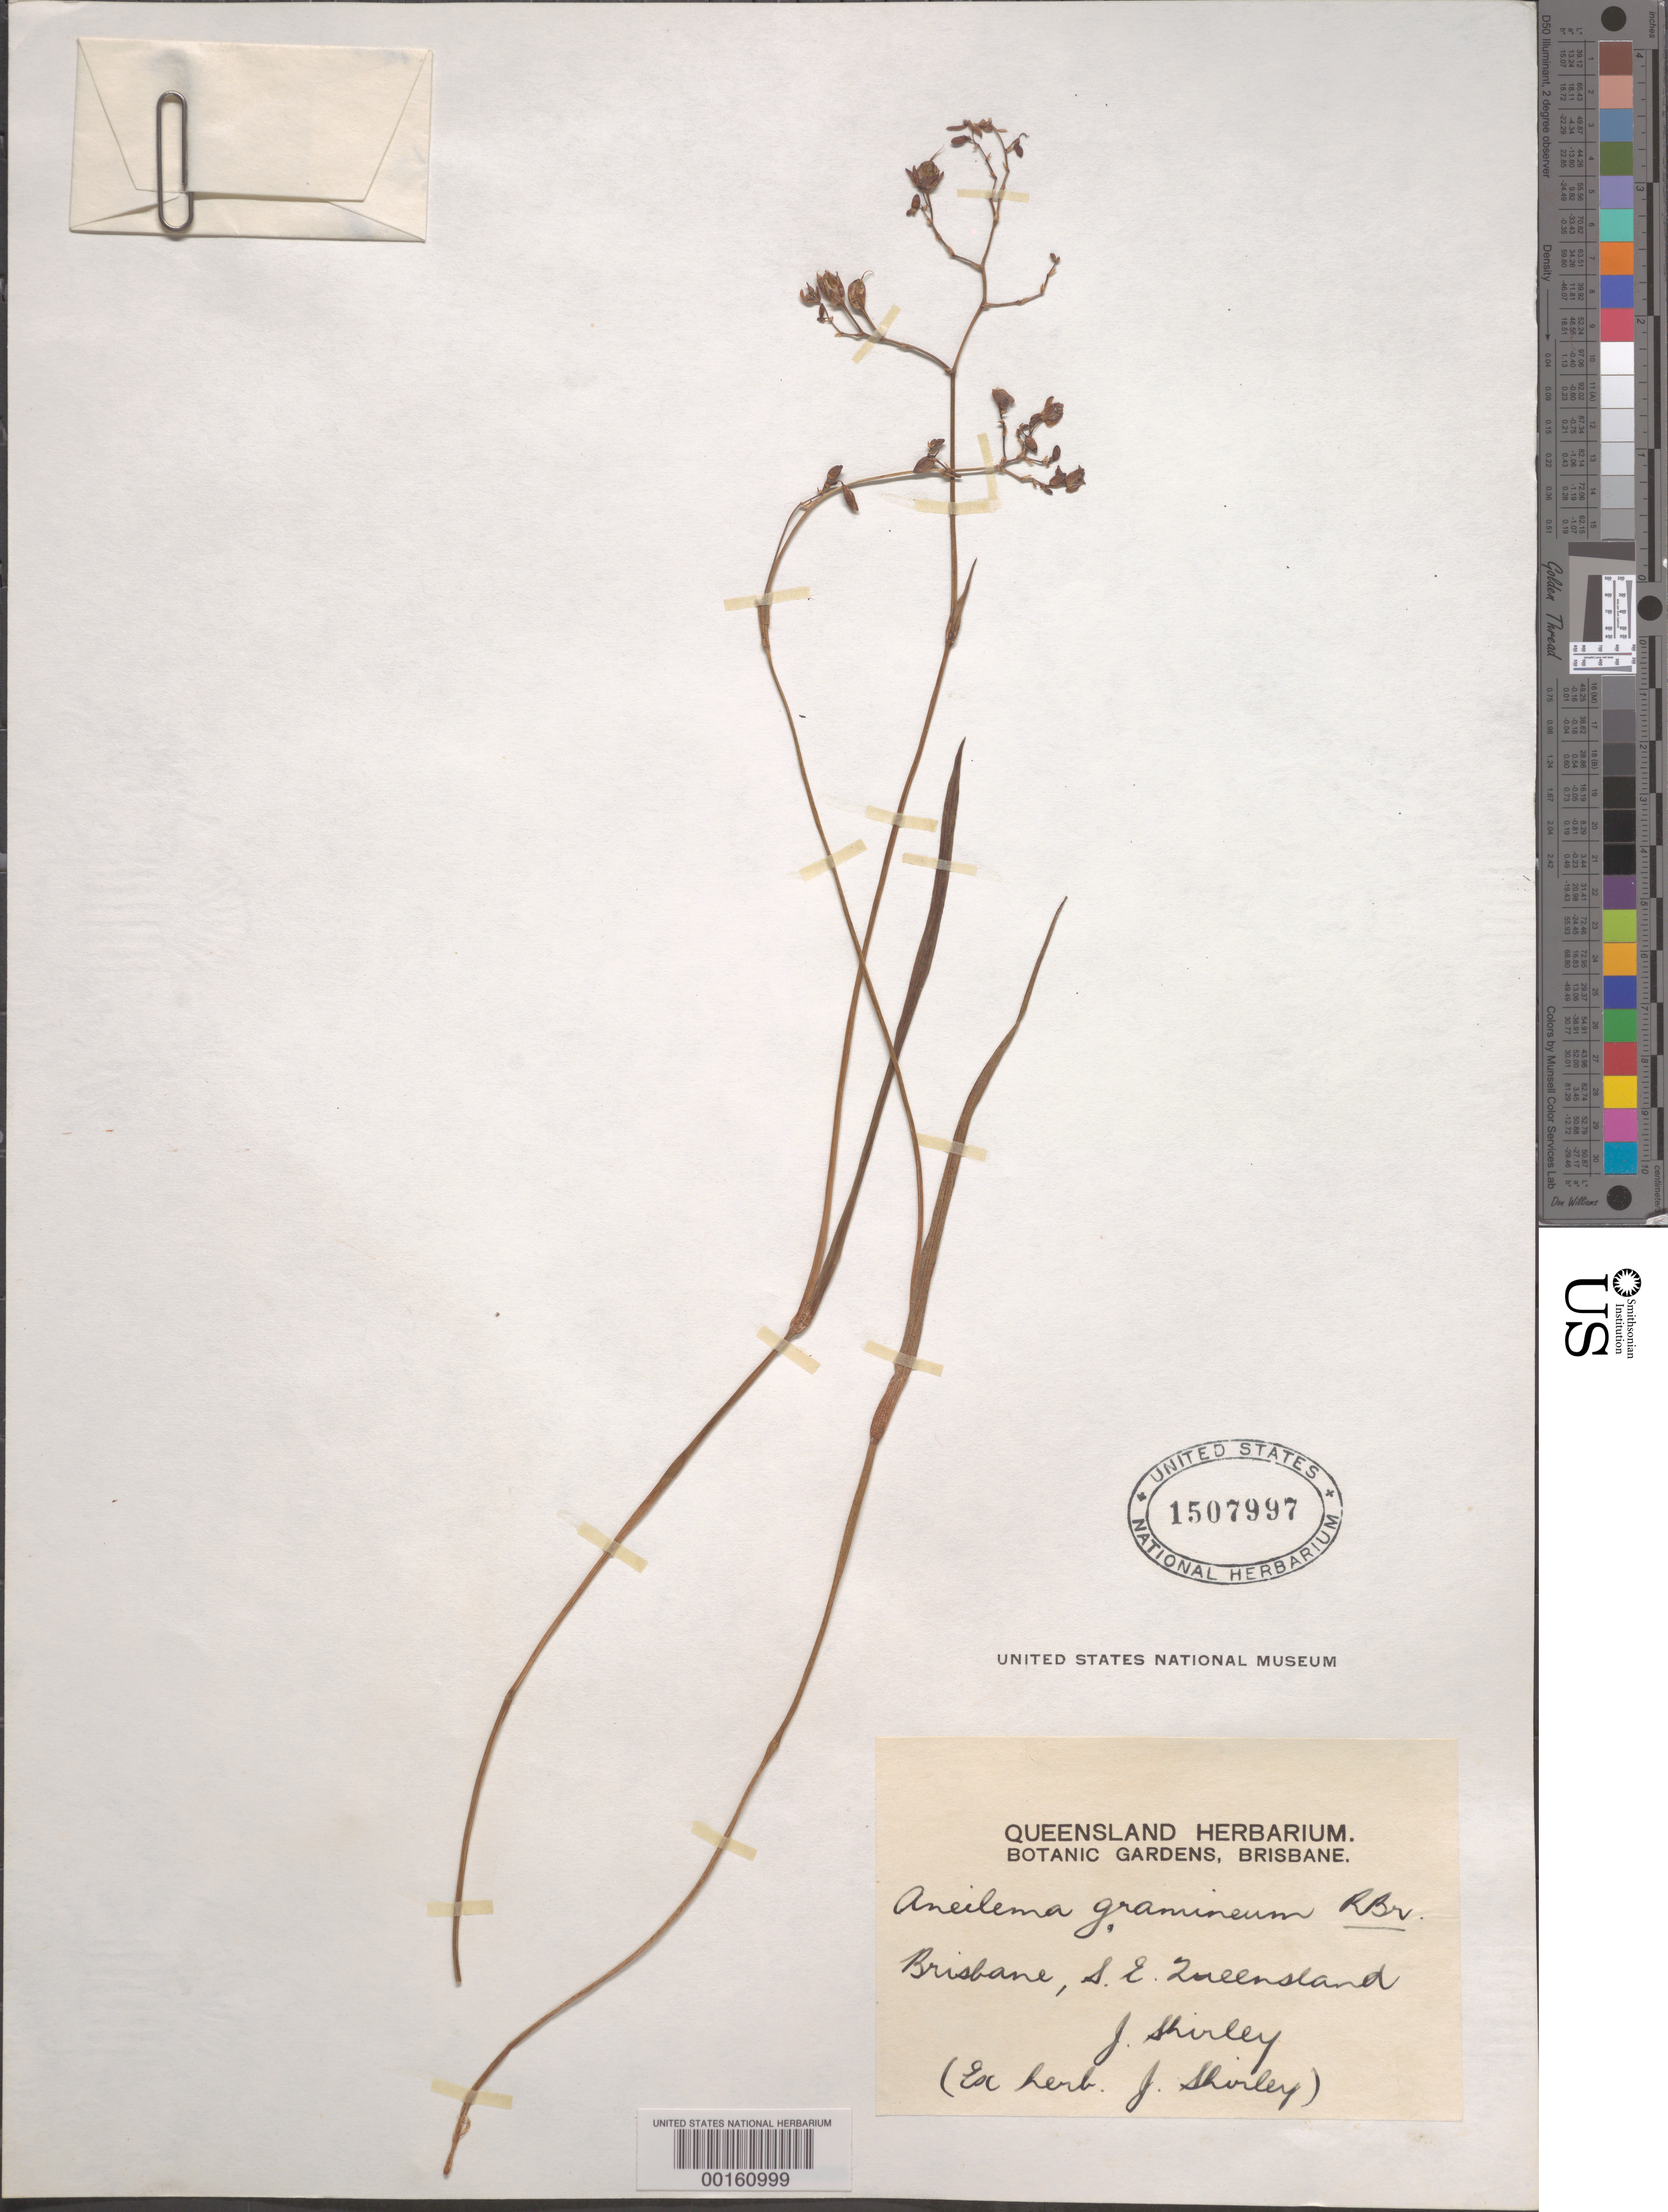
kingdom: Plantae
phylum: Tracheophyta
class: Liliopsida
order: Commelinales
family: Commelinaceae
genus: Murdannia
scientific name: Murdannia graminea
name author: (R. Br.) G. Brückn.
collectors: J. Shirley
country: Australia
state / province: Queensland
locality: Near Brisbane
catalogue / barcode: US 1507997